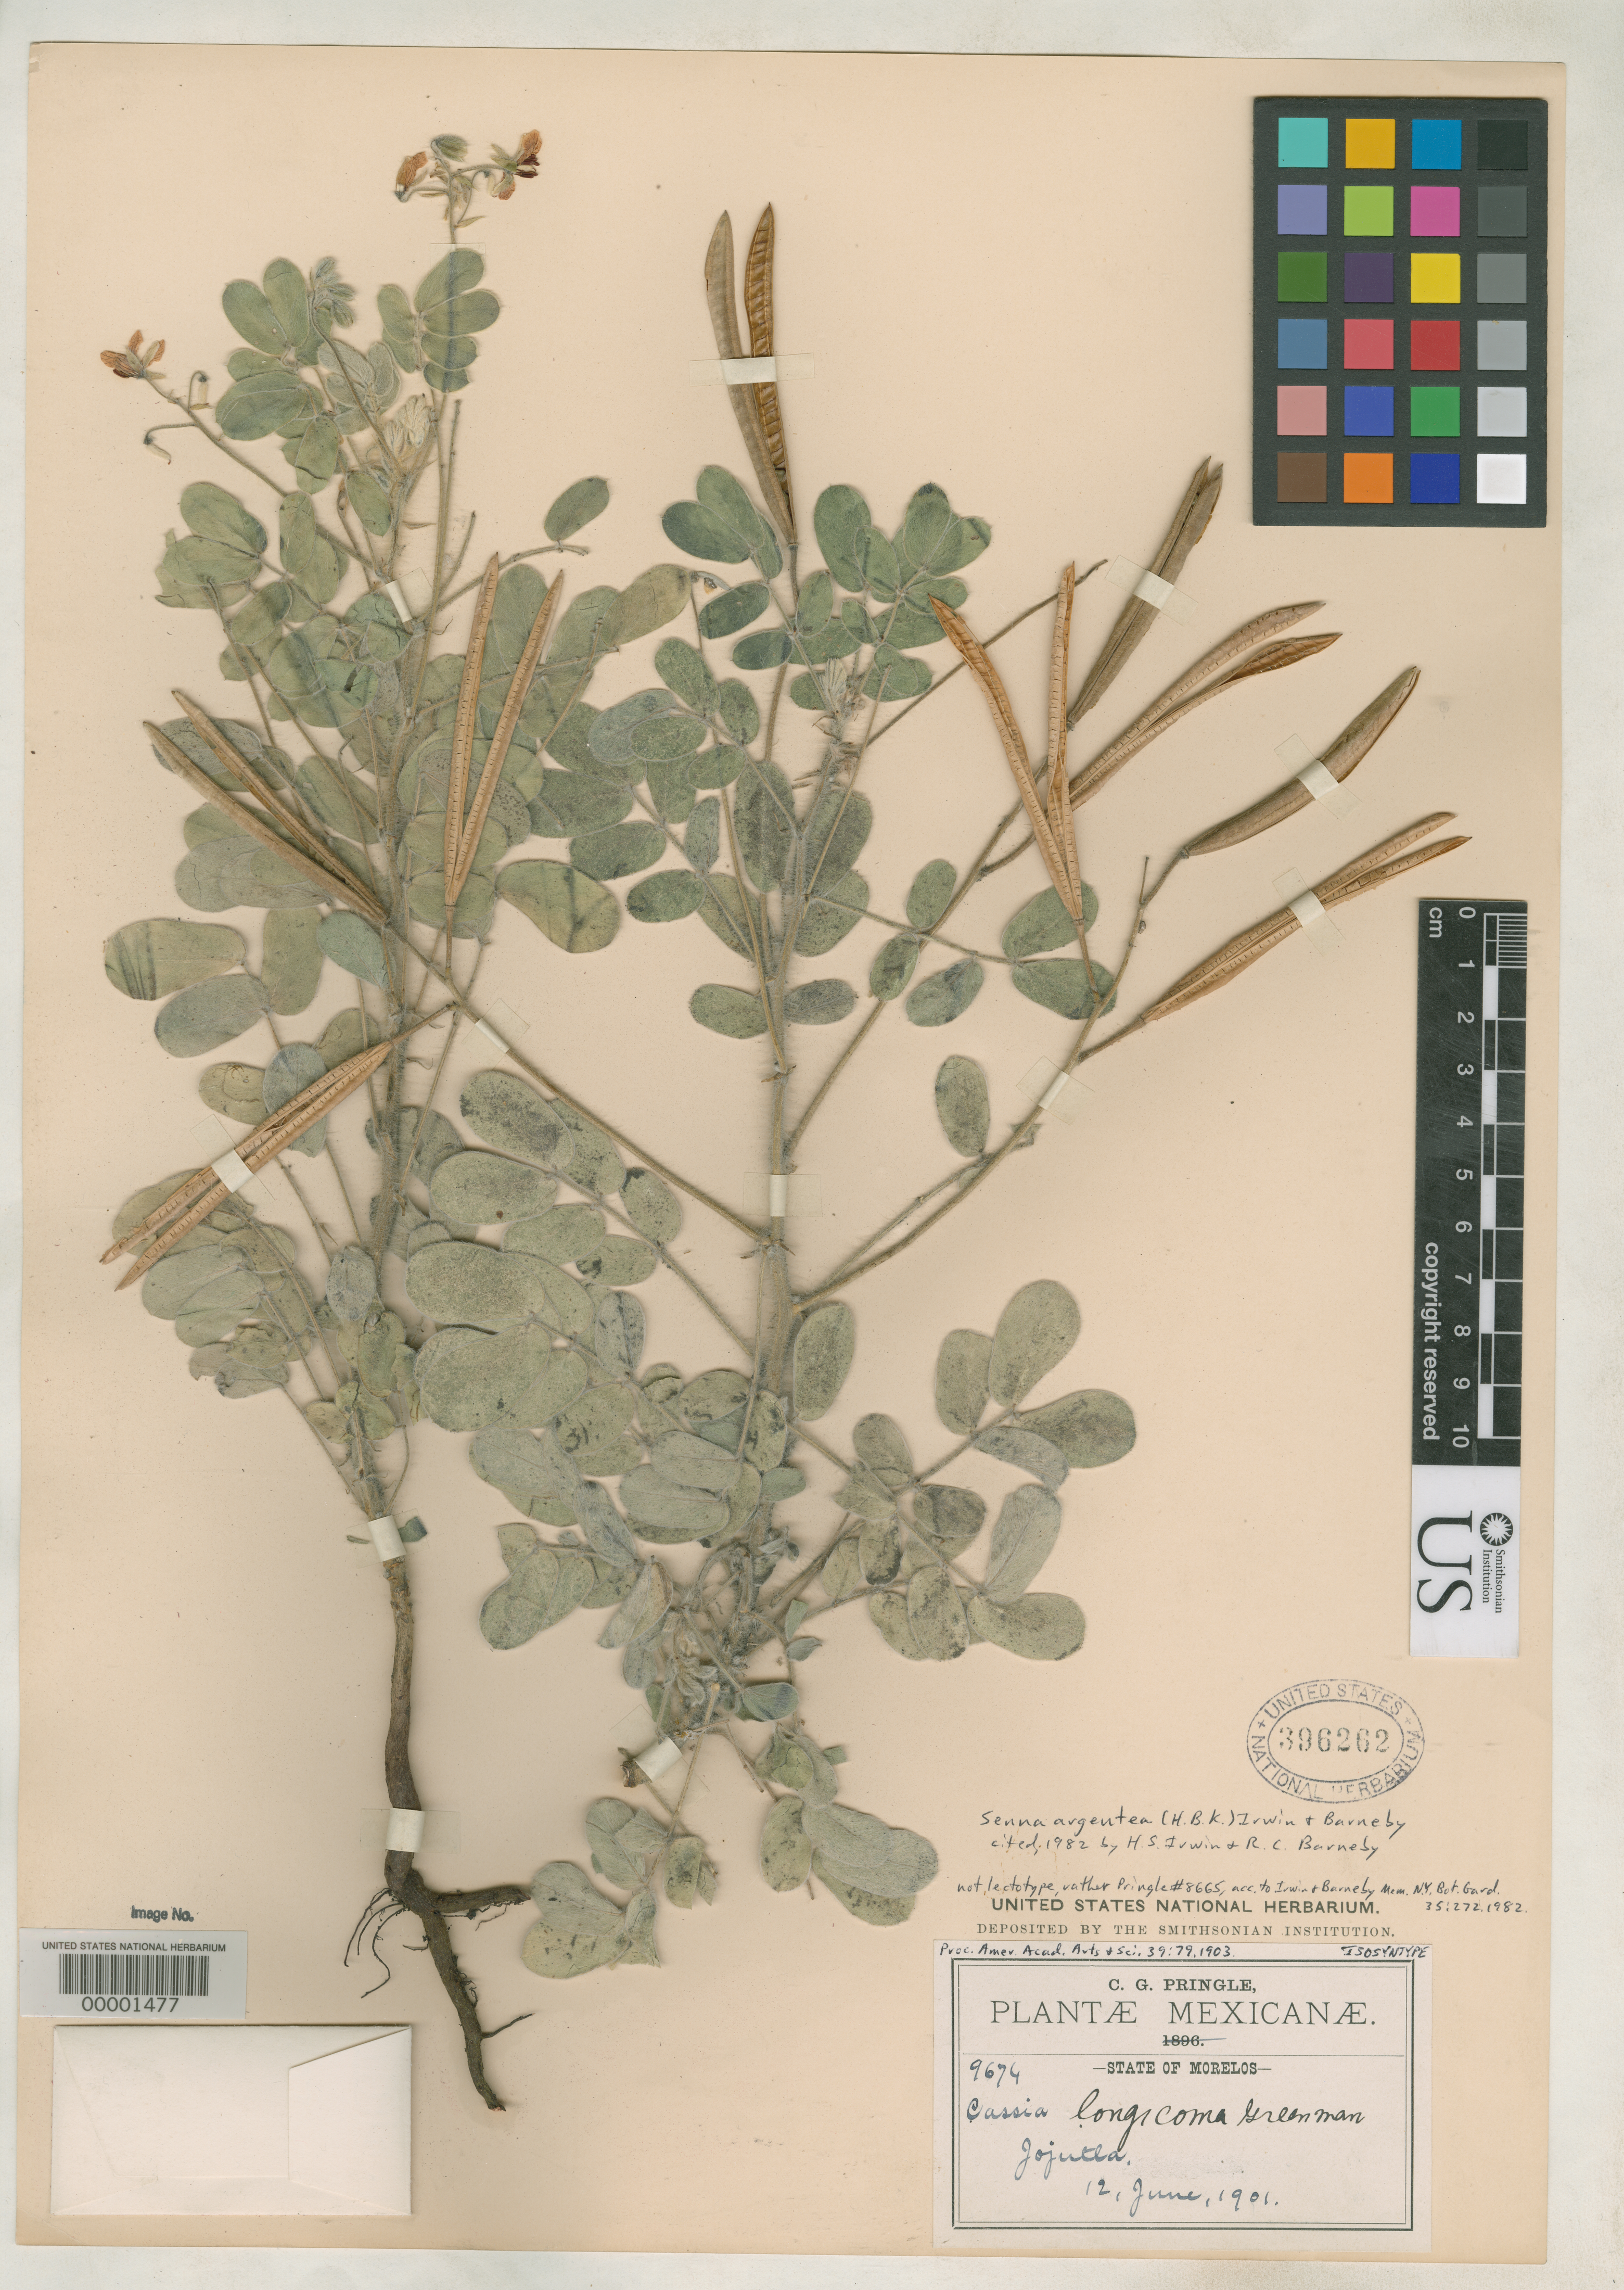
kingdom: Plantae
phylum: Tracheophyta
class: Magnoliopsida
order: Fabales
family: Fabaceae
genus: Cassia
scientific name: Cassia longicoma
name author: Greenm.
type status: Isosyntype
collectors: C. G. Pringle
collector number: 9674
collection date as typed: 12 Jun 1901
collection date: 1901-06-12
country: Mexico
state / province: Morelos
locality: Jojutla.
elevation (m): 1000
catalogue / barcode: US 396262